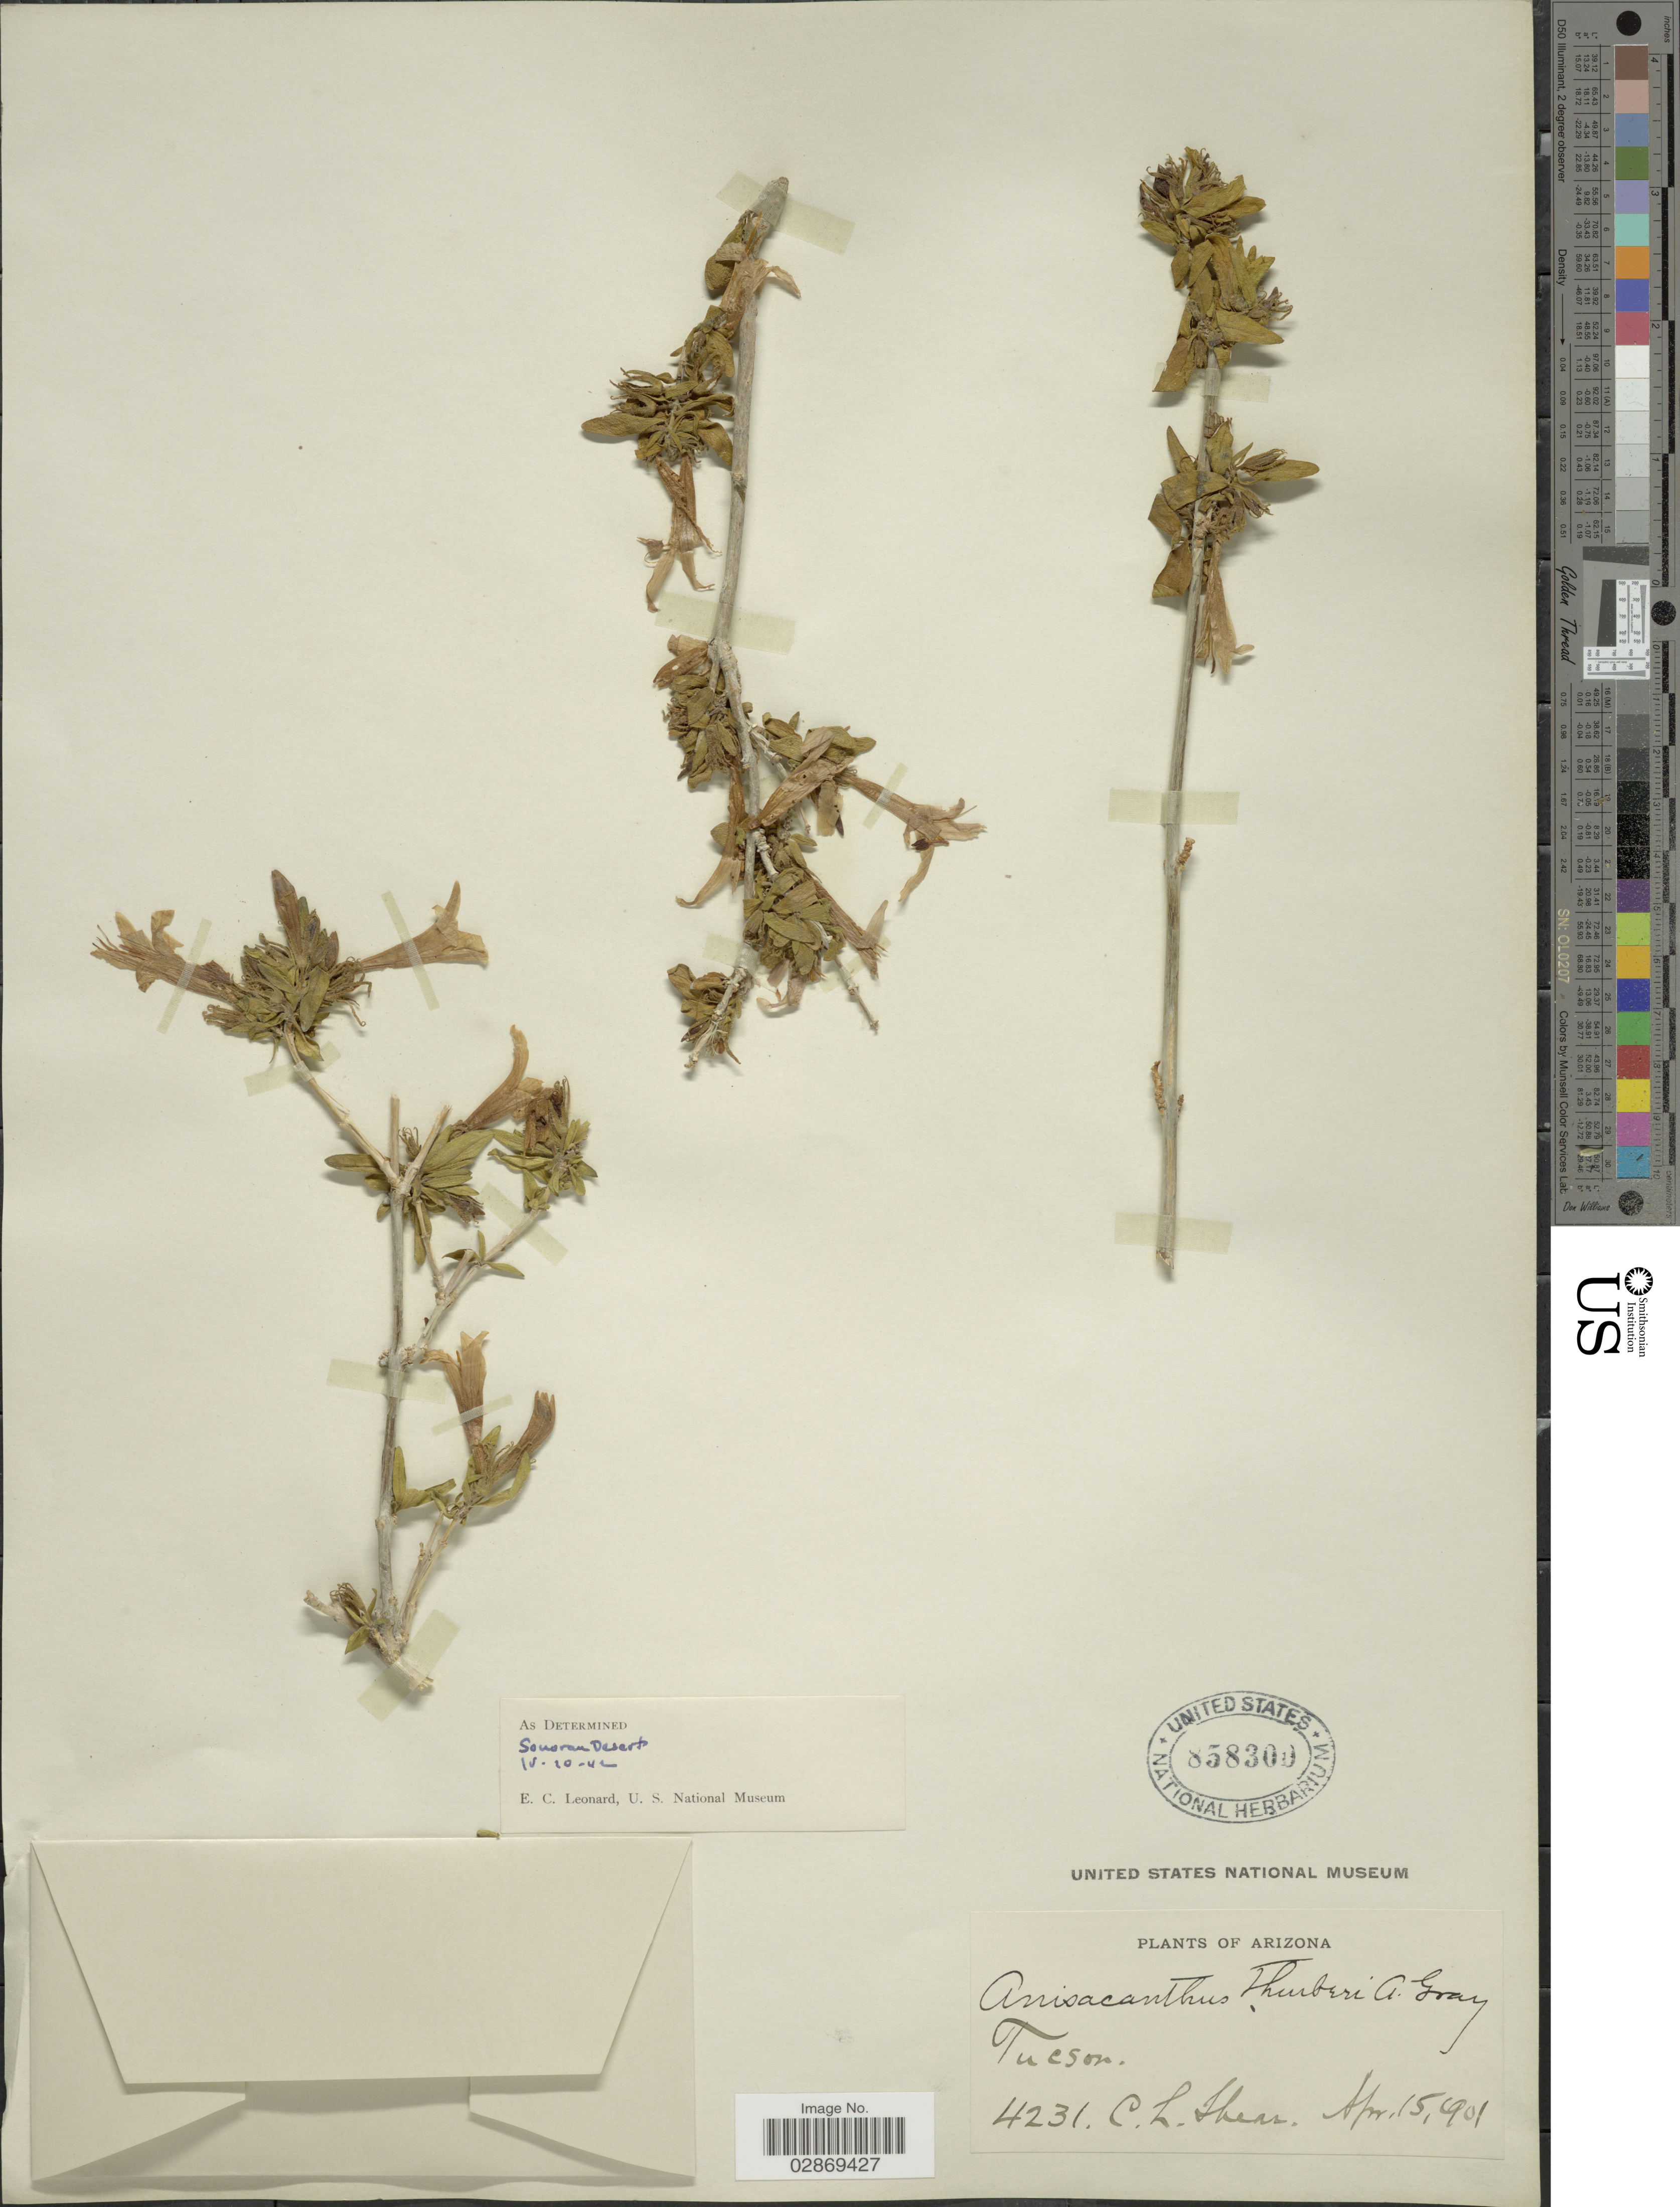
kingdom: Plantae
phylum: Tracheophyta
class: Magnoliopsida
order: Lamiales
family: Acanthaceae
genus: Anisacanthus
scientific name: Anisacanthus thurberi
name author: (Torr.) A. Gray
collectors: C. L. Shear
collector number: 4231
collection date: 1901-04-15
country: United States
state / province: Arizona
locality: Tucson.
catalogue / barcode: US 858300